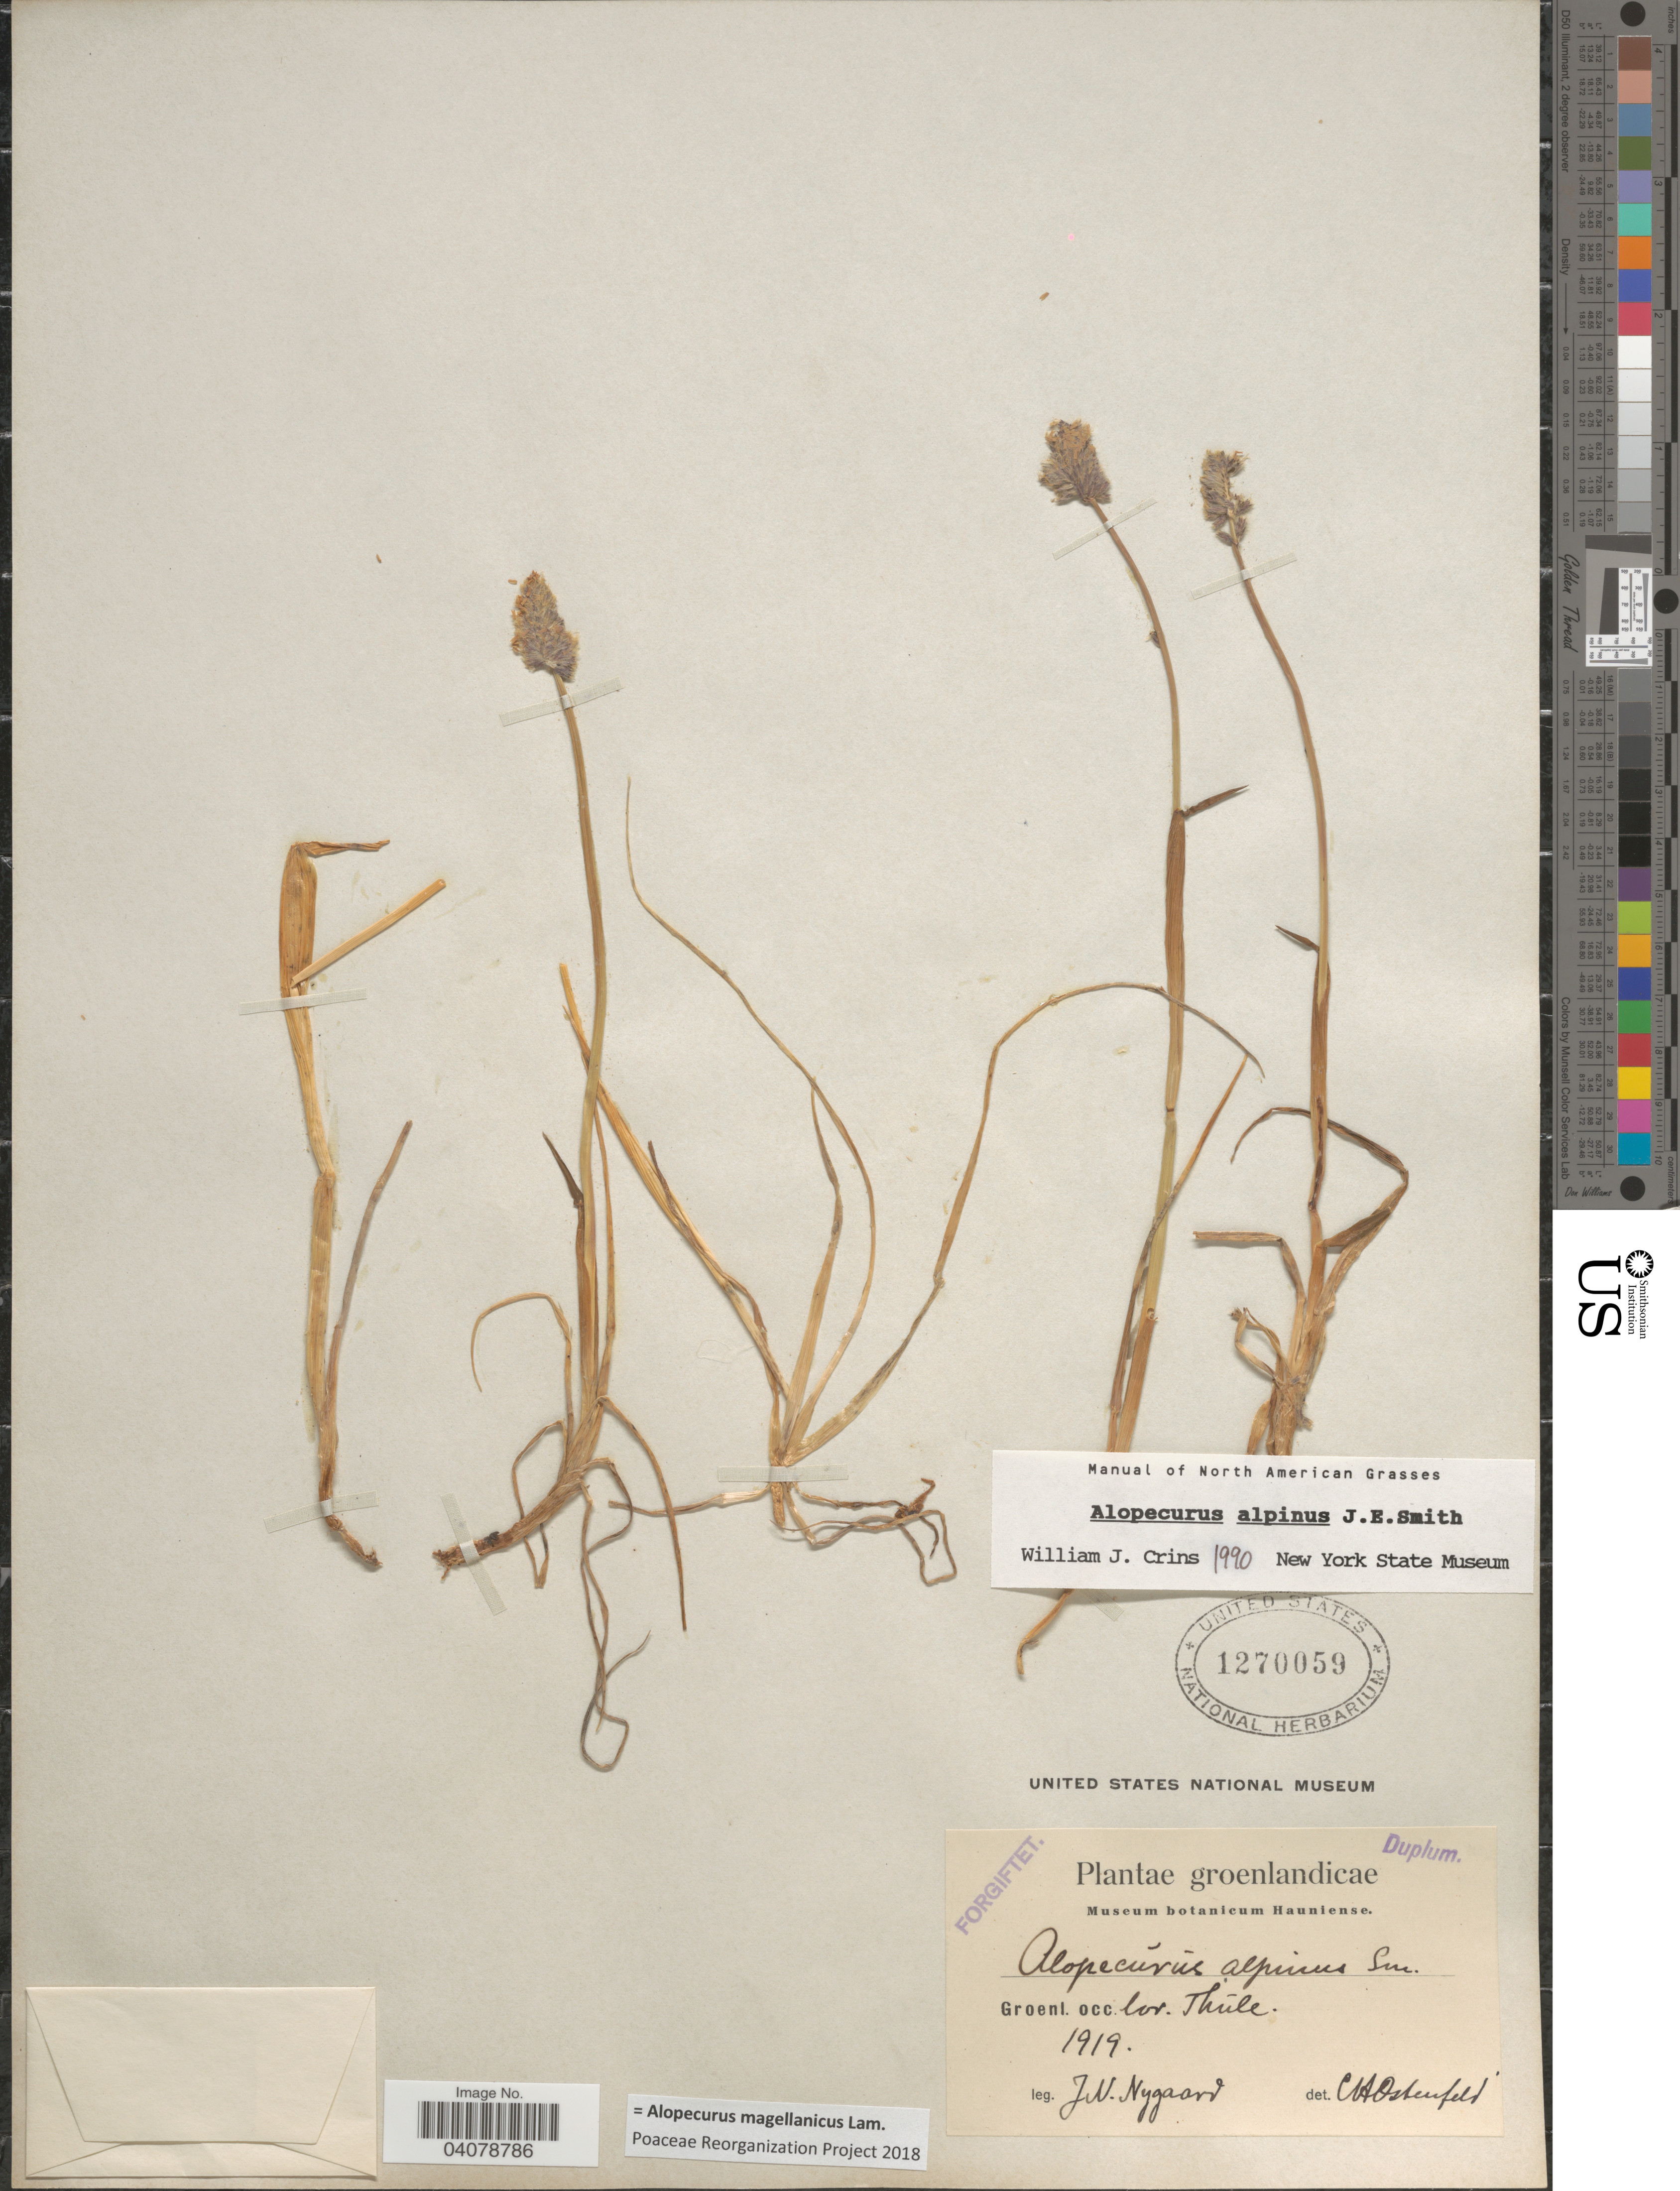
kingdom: Plantae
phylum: Tracheophyta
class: Liliopsida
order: Poales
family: Poaceae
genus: Alopecurus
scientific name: Alopecurus magellanicus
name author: Lam.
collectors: J. Nygaard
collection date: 1919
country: Greenland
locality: Groenlandicae. Groenl. occ. lor. Thüle.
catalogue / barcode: US 1270059